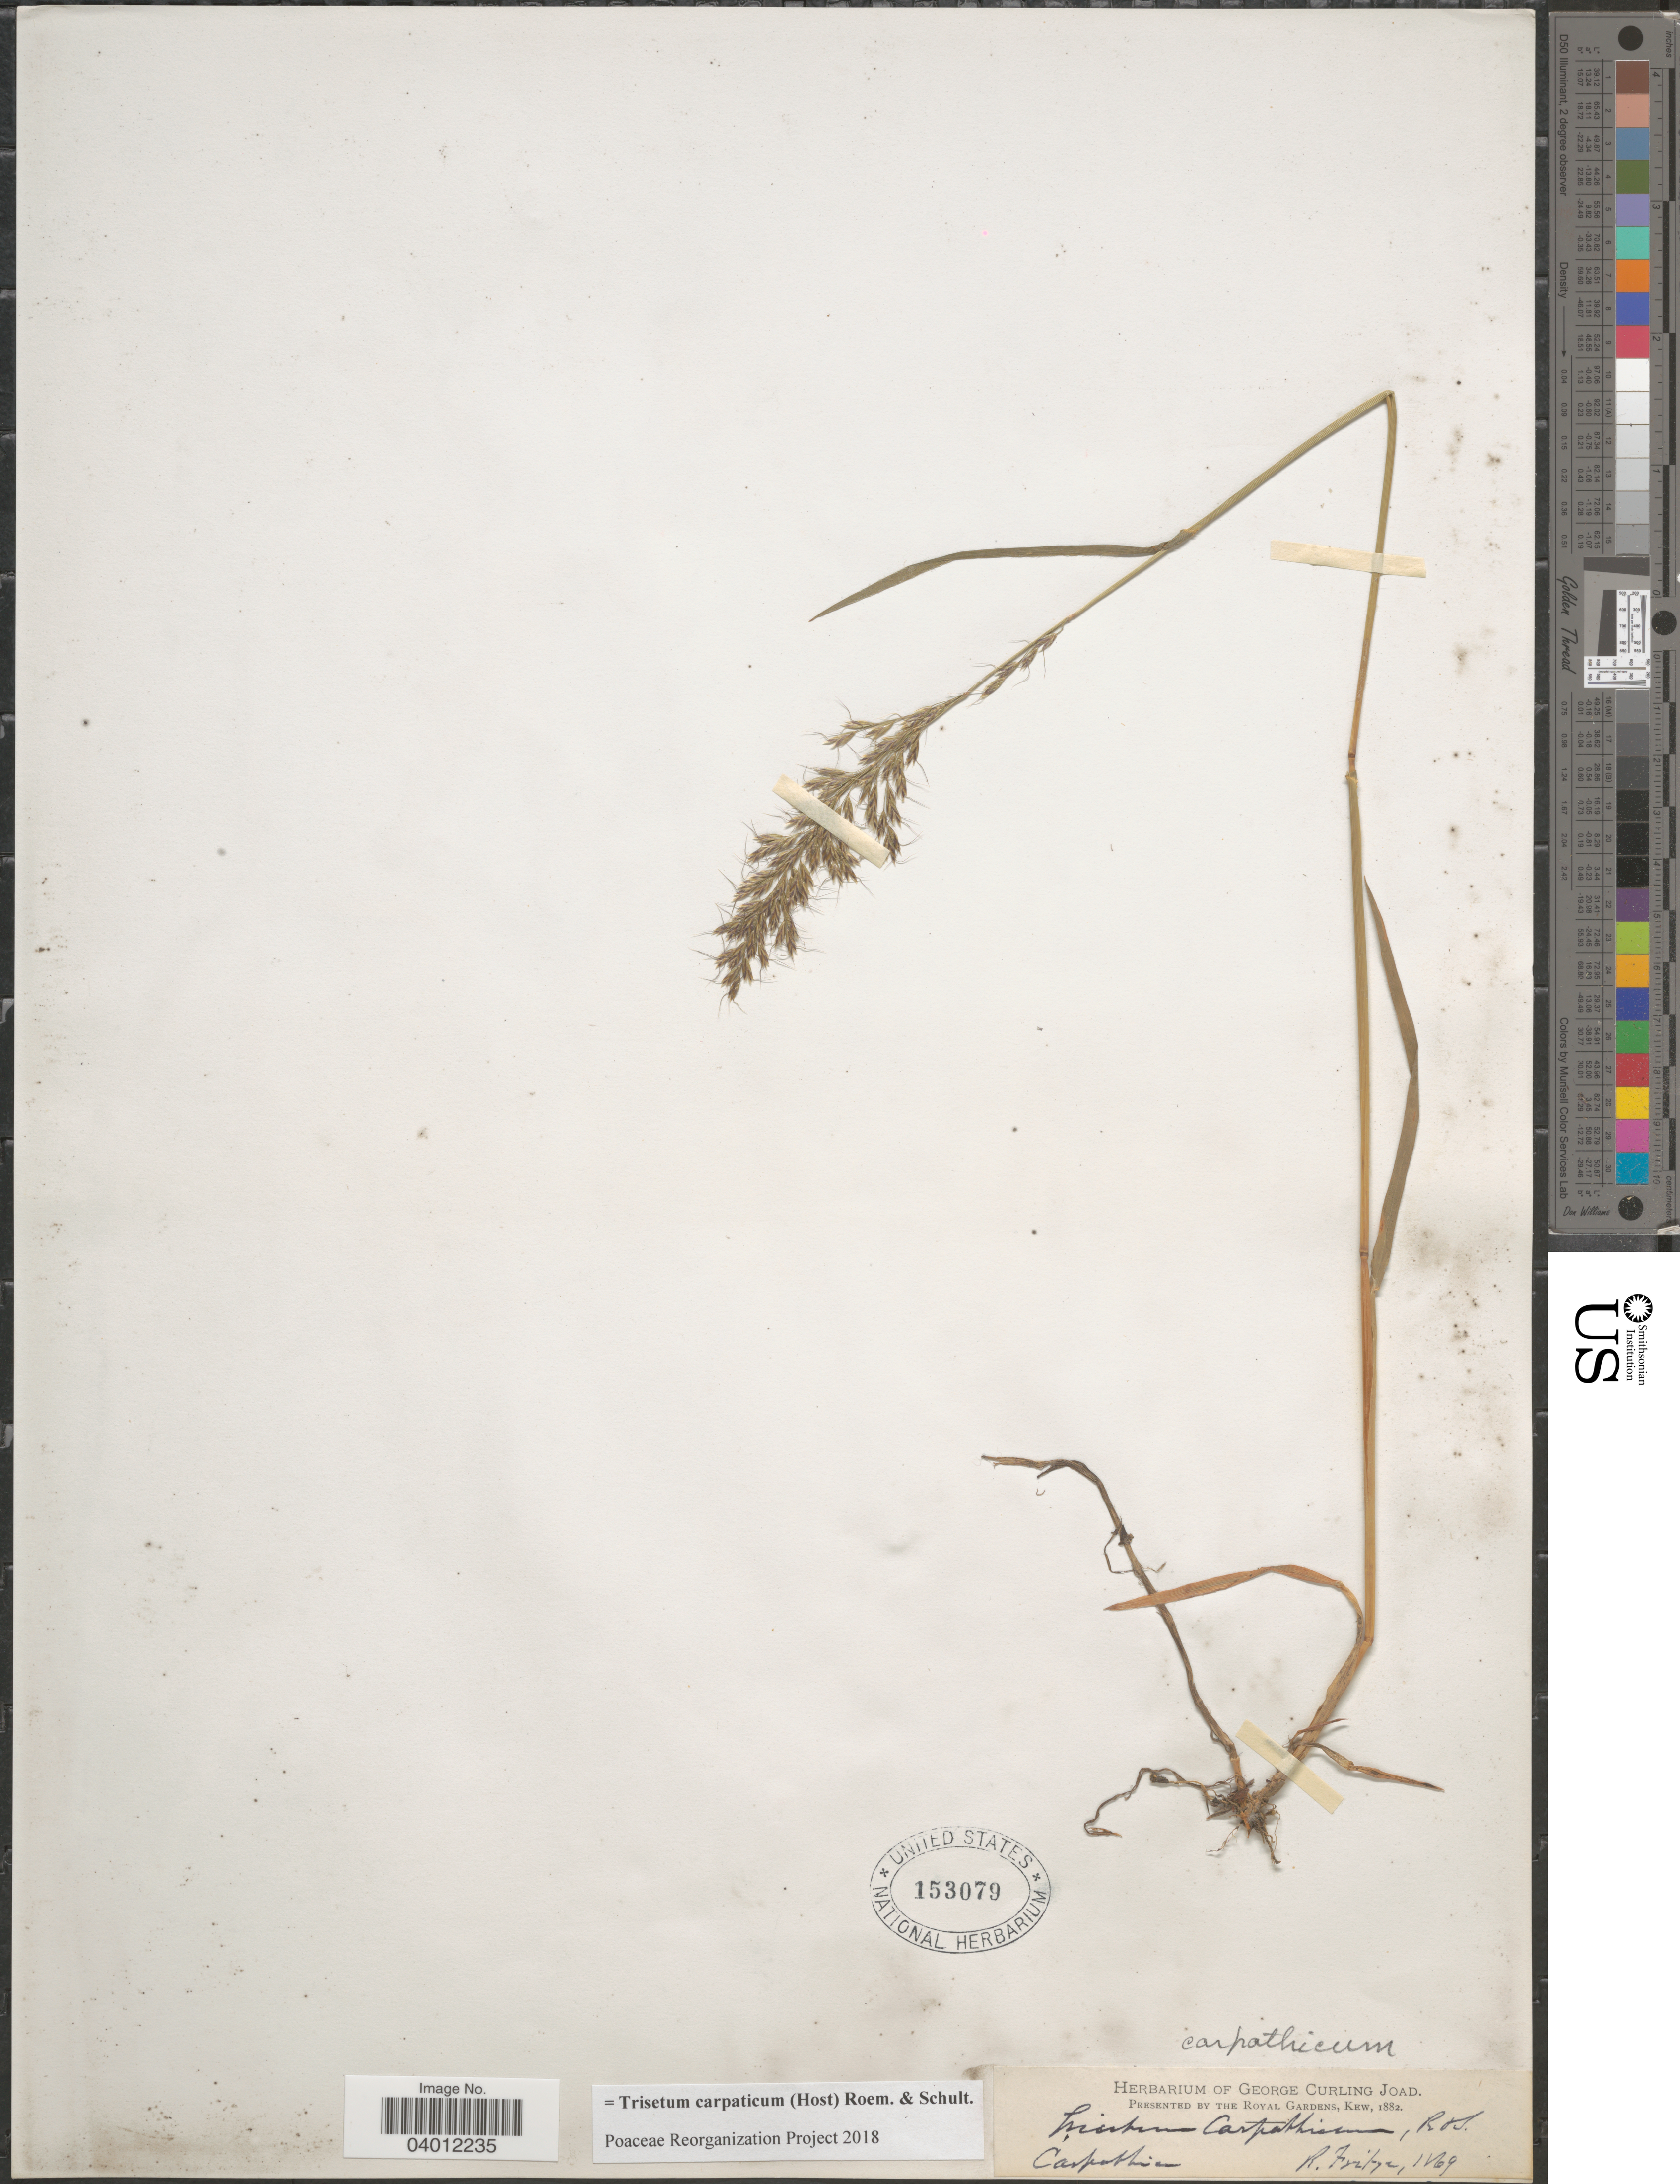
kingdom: Plantae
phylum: Tracheophyta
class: Liliopsida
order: Poales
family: Poaceae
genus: Trisetum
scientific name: Trisetum carpaticum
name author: (Host) Roem. & Schult.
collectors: R. Fritze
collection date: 1869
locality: Carpathia.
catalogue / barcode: US 153079